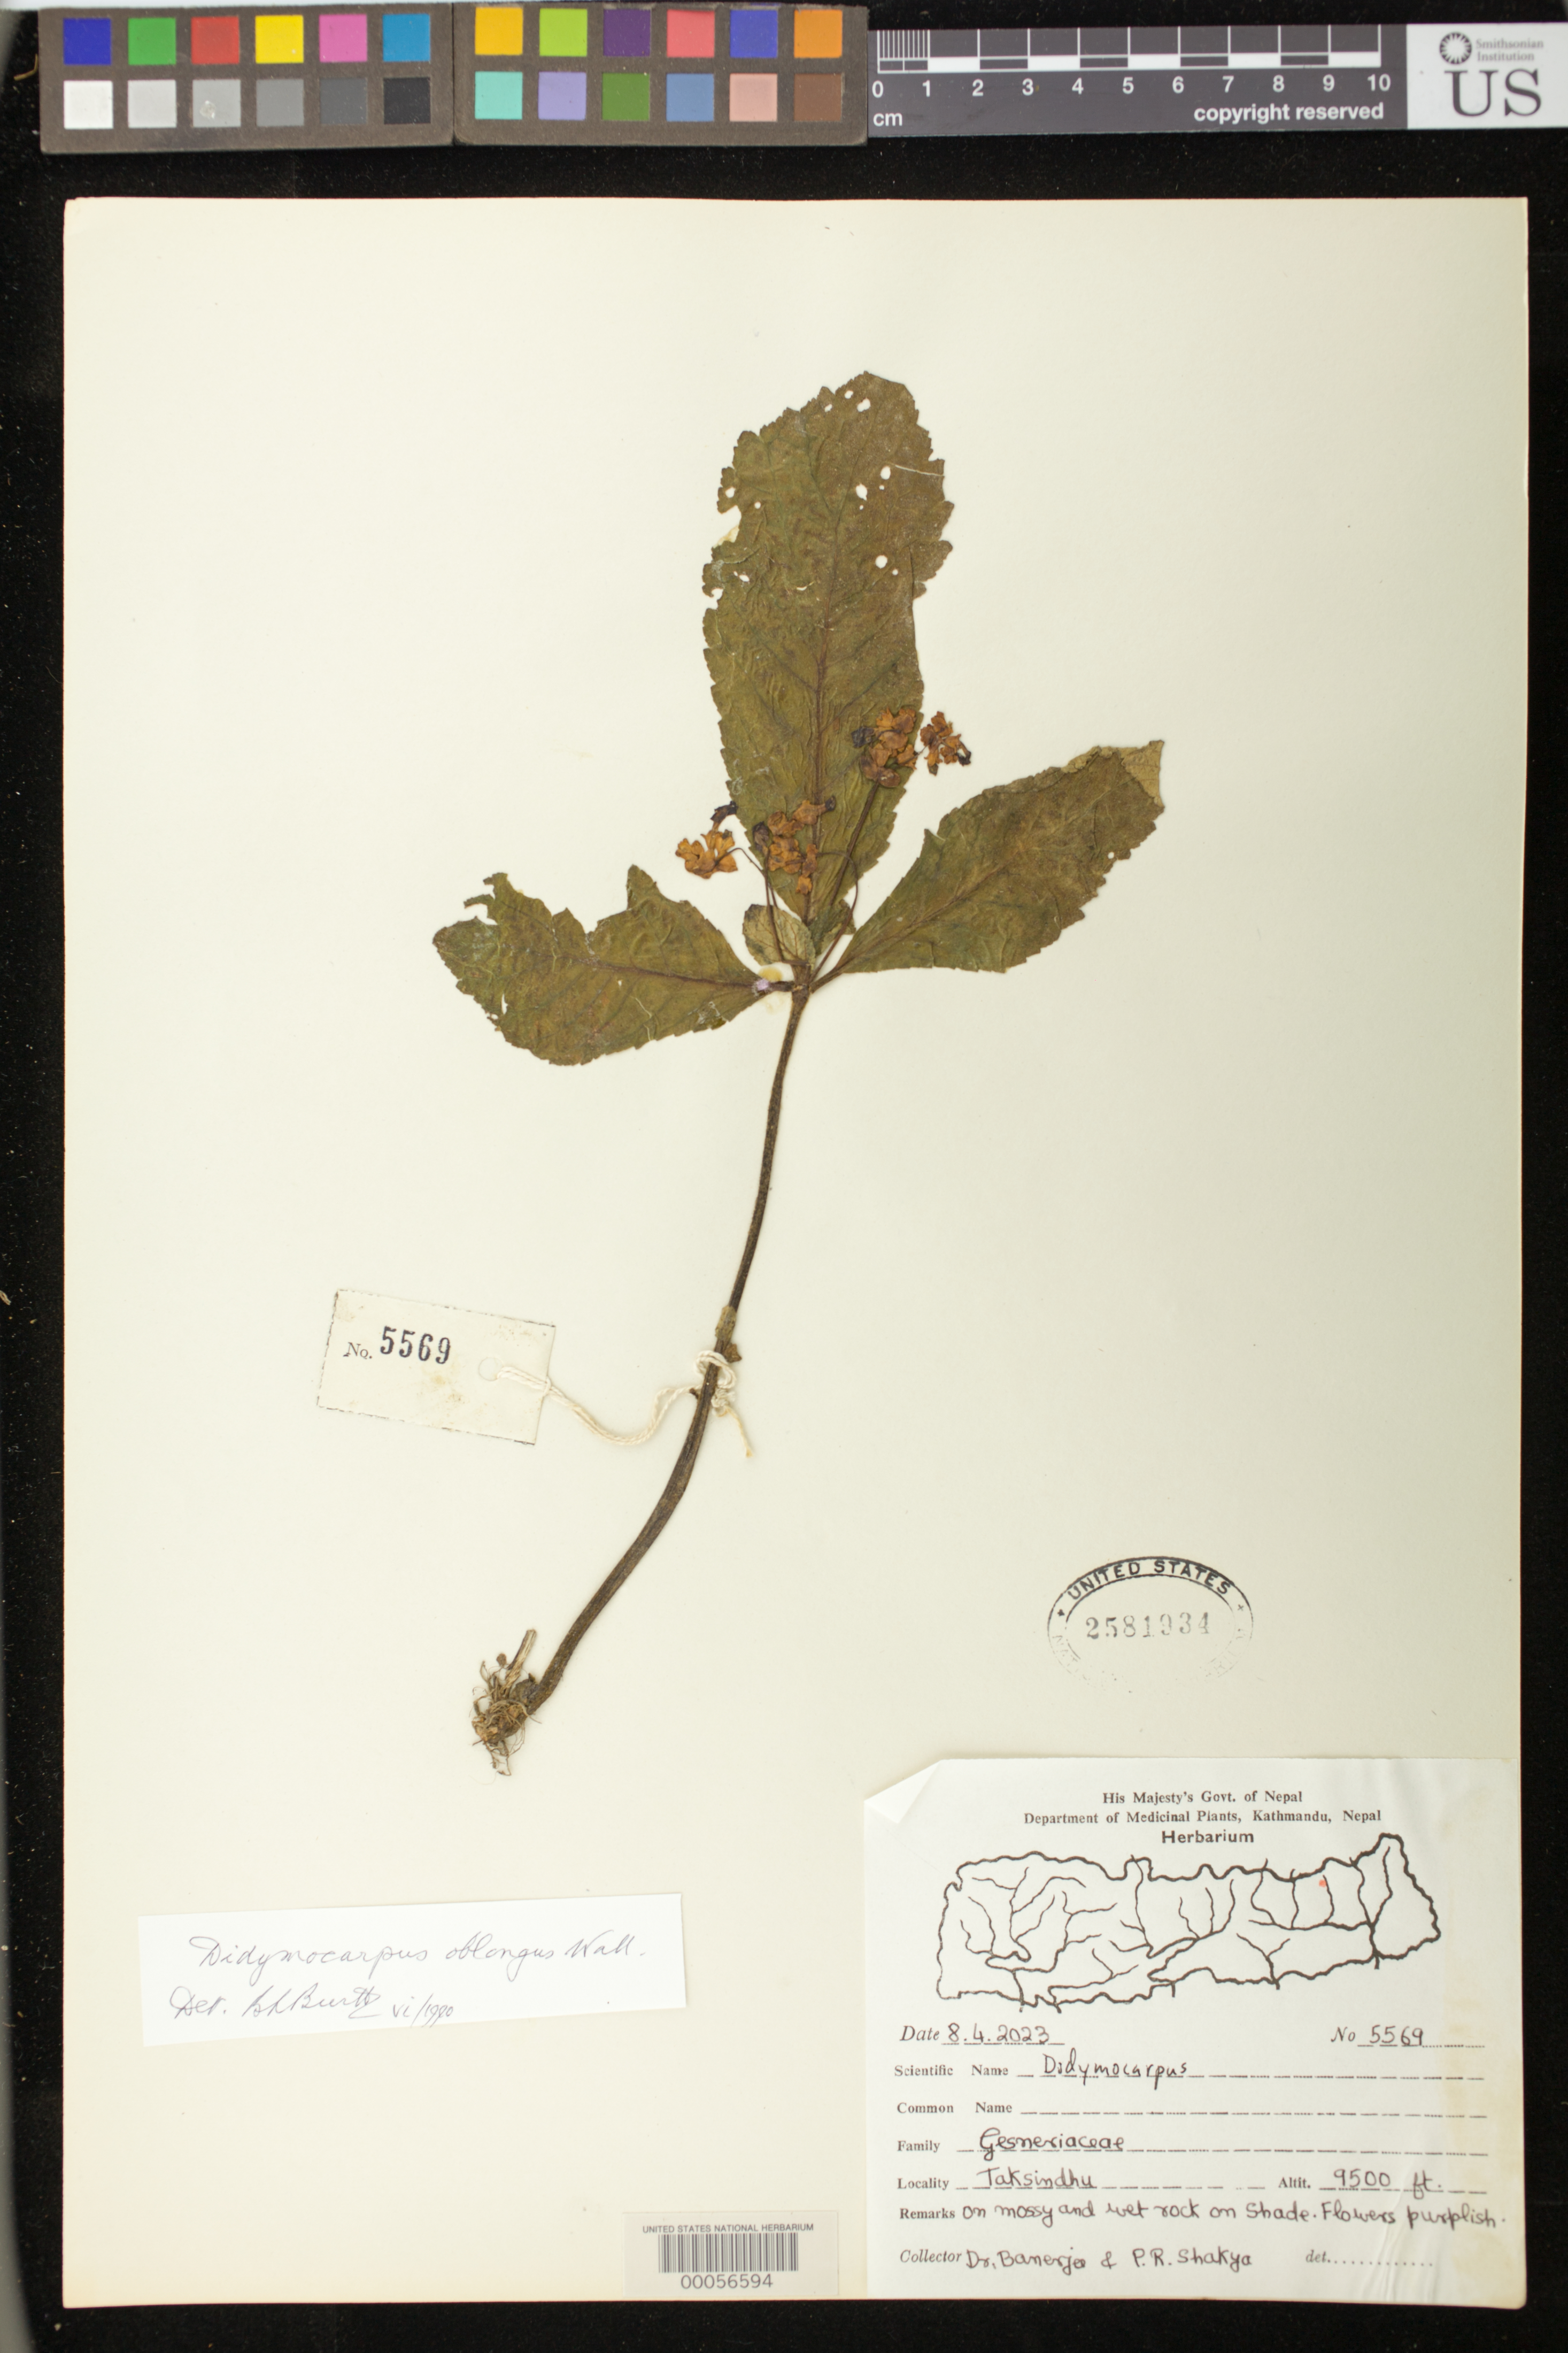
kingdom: Plantae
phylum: Tracheophyta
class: Magnoliopsida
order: Lamiales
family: Gesneriaceae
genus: Didymocarpus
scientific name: Didymocarpus oblongus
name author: Wall. ex D. Don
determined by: Burtt, B. L.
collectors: -. Banerjee & P. Shakya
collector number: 5569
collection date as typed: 08 Nov 1923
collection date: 1923-11-08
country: Nepal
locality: Taksindhu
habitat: On mossy and wet rock in shade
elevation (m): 2896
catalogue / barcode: US 2581934